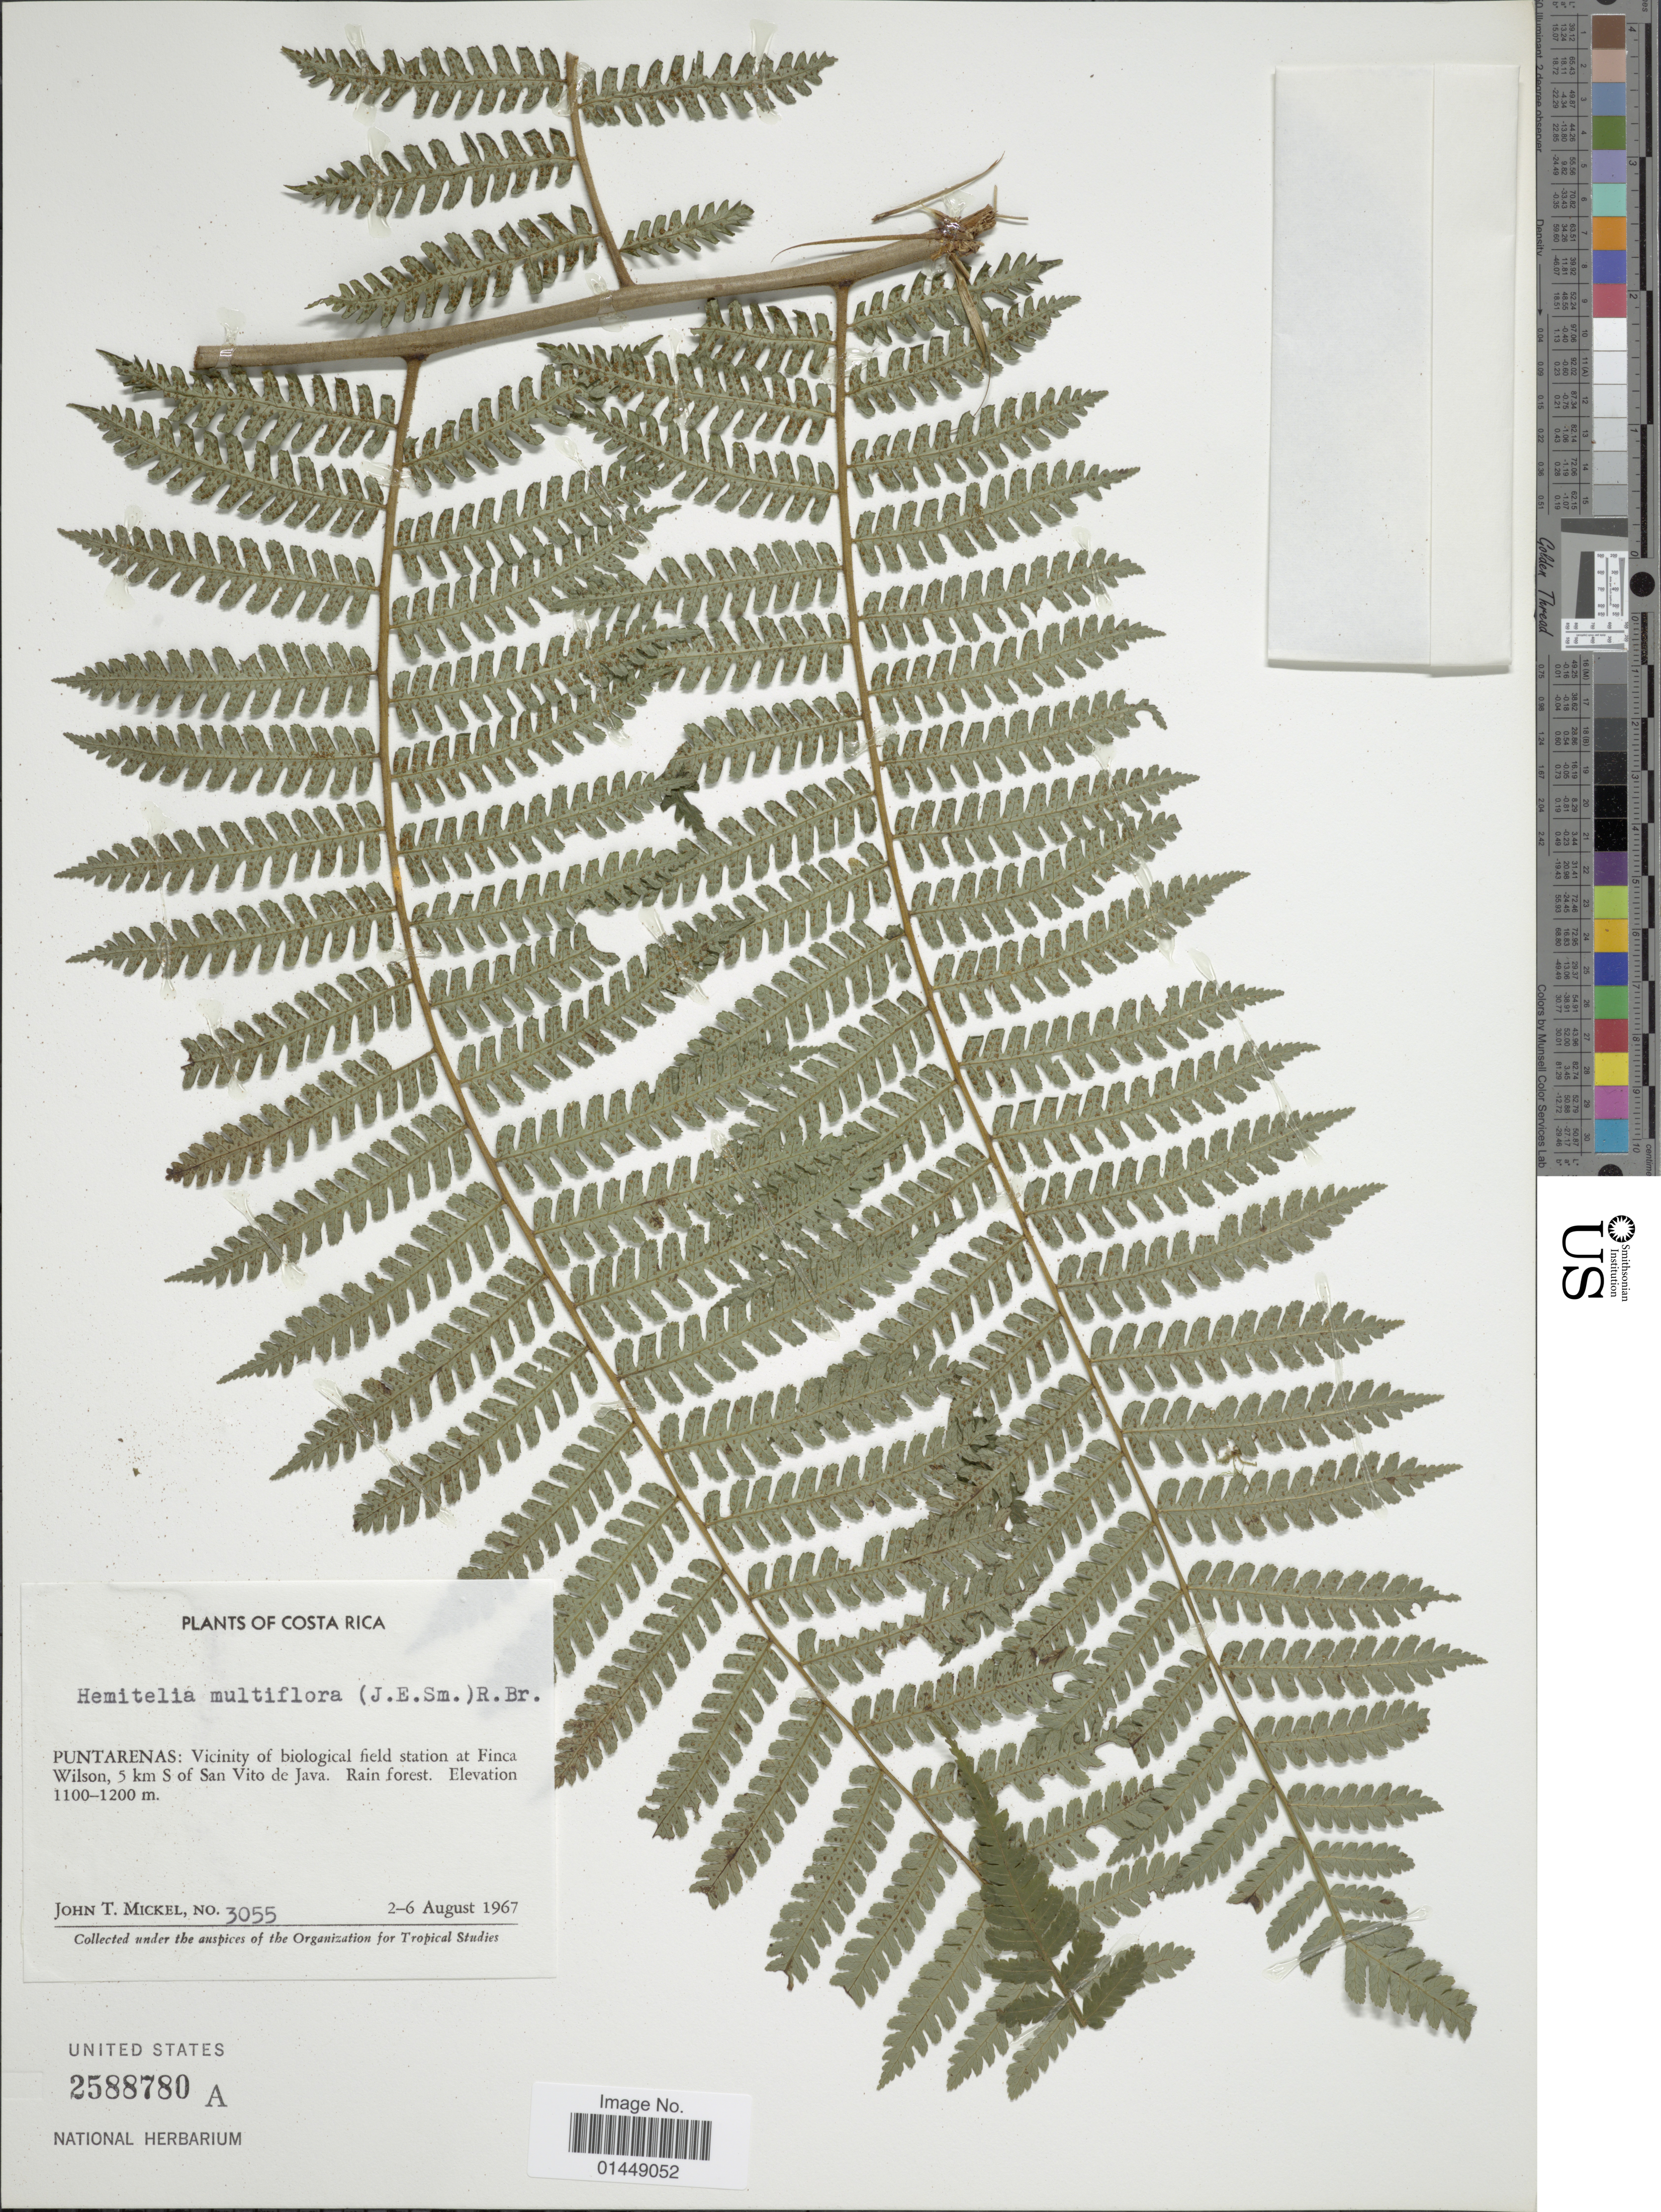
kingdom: Plantae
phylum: Tracheophyta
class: Polypodiopsida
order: Cyatheales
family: Cyatheaceae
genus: Cyathea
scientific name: Cyathea multiflora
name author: Sm.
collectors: J. T. Mickel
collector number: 3055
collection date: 1967-08-02/1967-08-06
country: Costa Rica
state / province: Puntarenas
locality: Puntarenas: Vicinity of biological field station at Finca Wilson, 5 km S of San Vito de Java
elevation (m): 1100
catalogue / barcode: US 2588780A